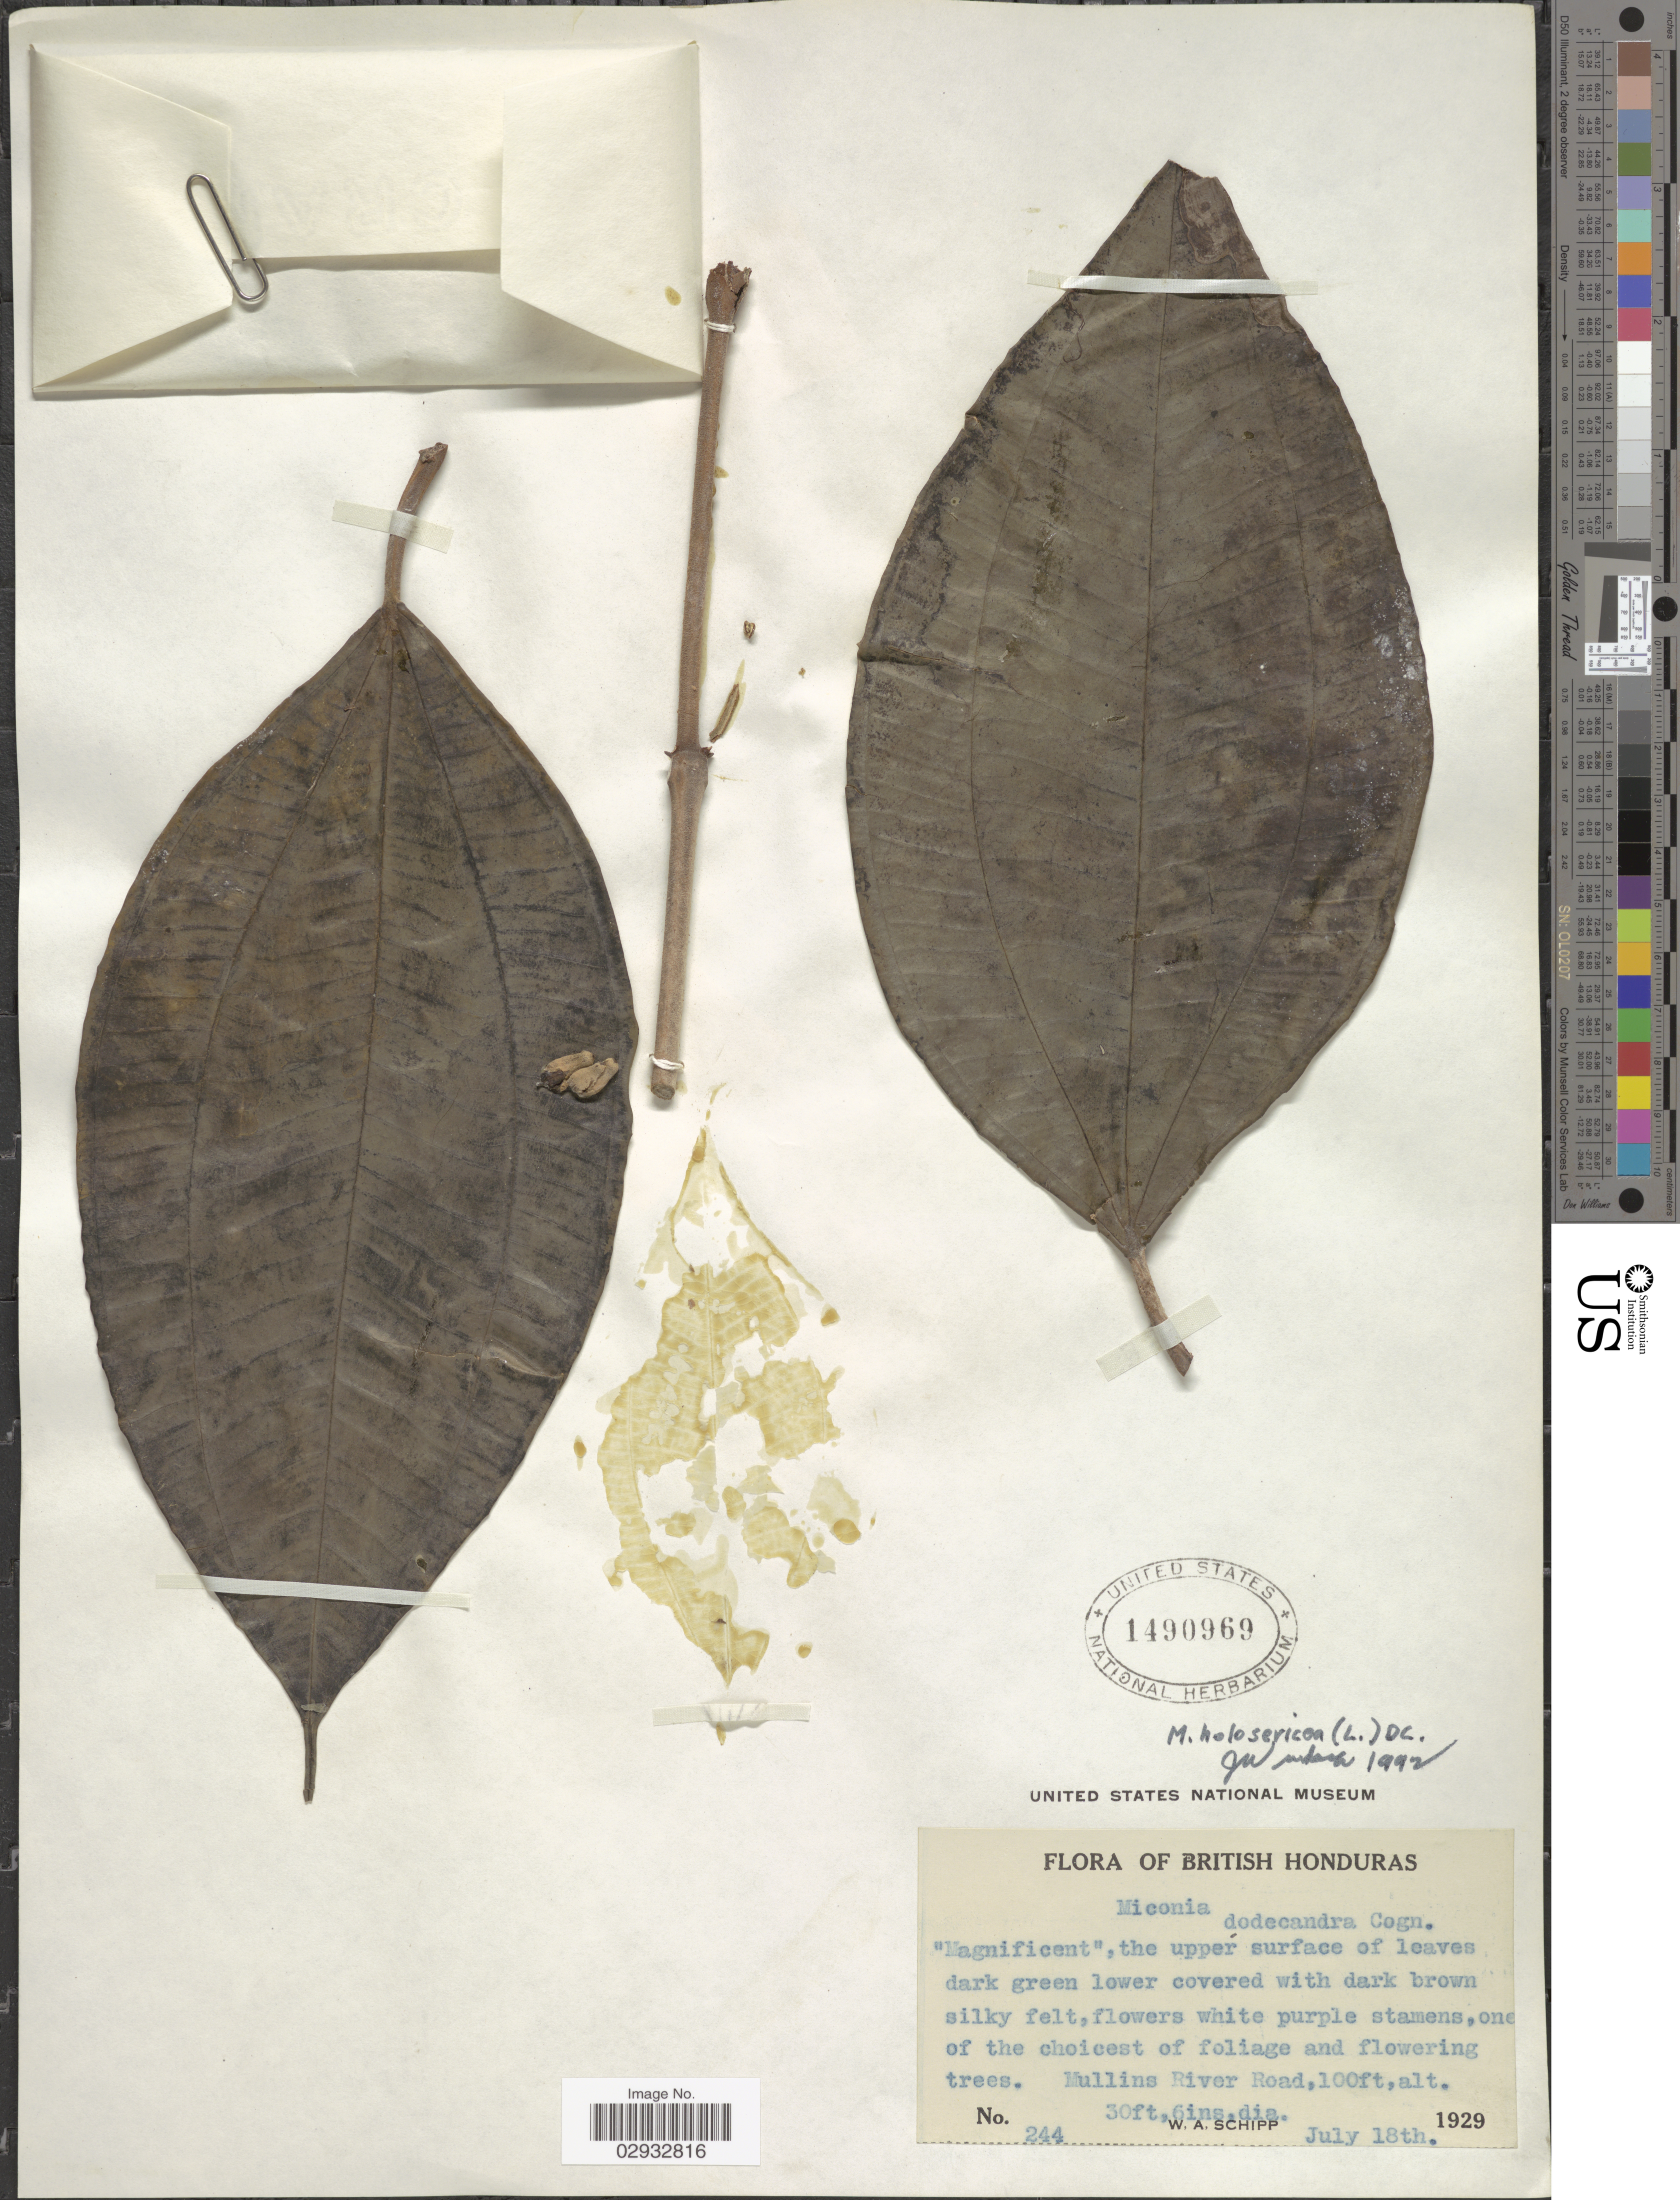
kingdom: Plantae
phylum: Tracheophyta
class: Magnoliopsida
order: Myrtales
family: Melastomataceae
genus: Miconia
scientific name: Miconia holosericea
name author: (L.) DC.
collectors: W. Schipp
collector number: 244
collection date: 1929-07-18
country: Belize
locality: British Honduras. Mullins River Road.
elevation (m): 30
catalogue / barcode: US 1490969